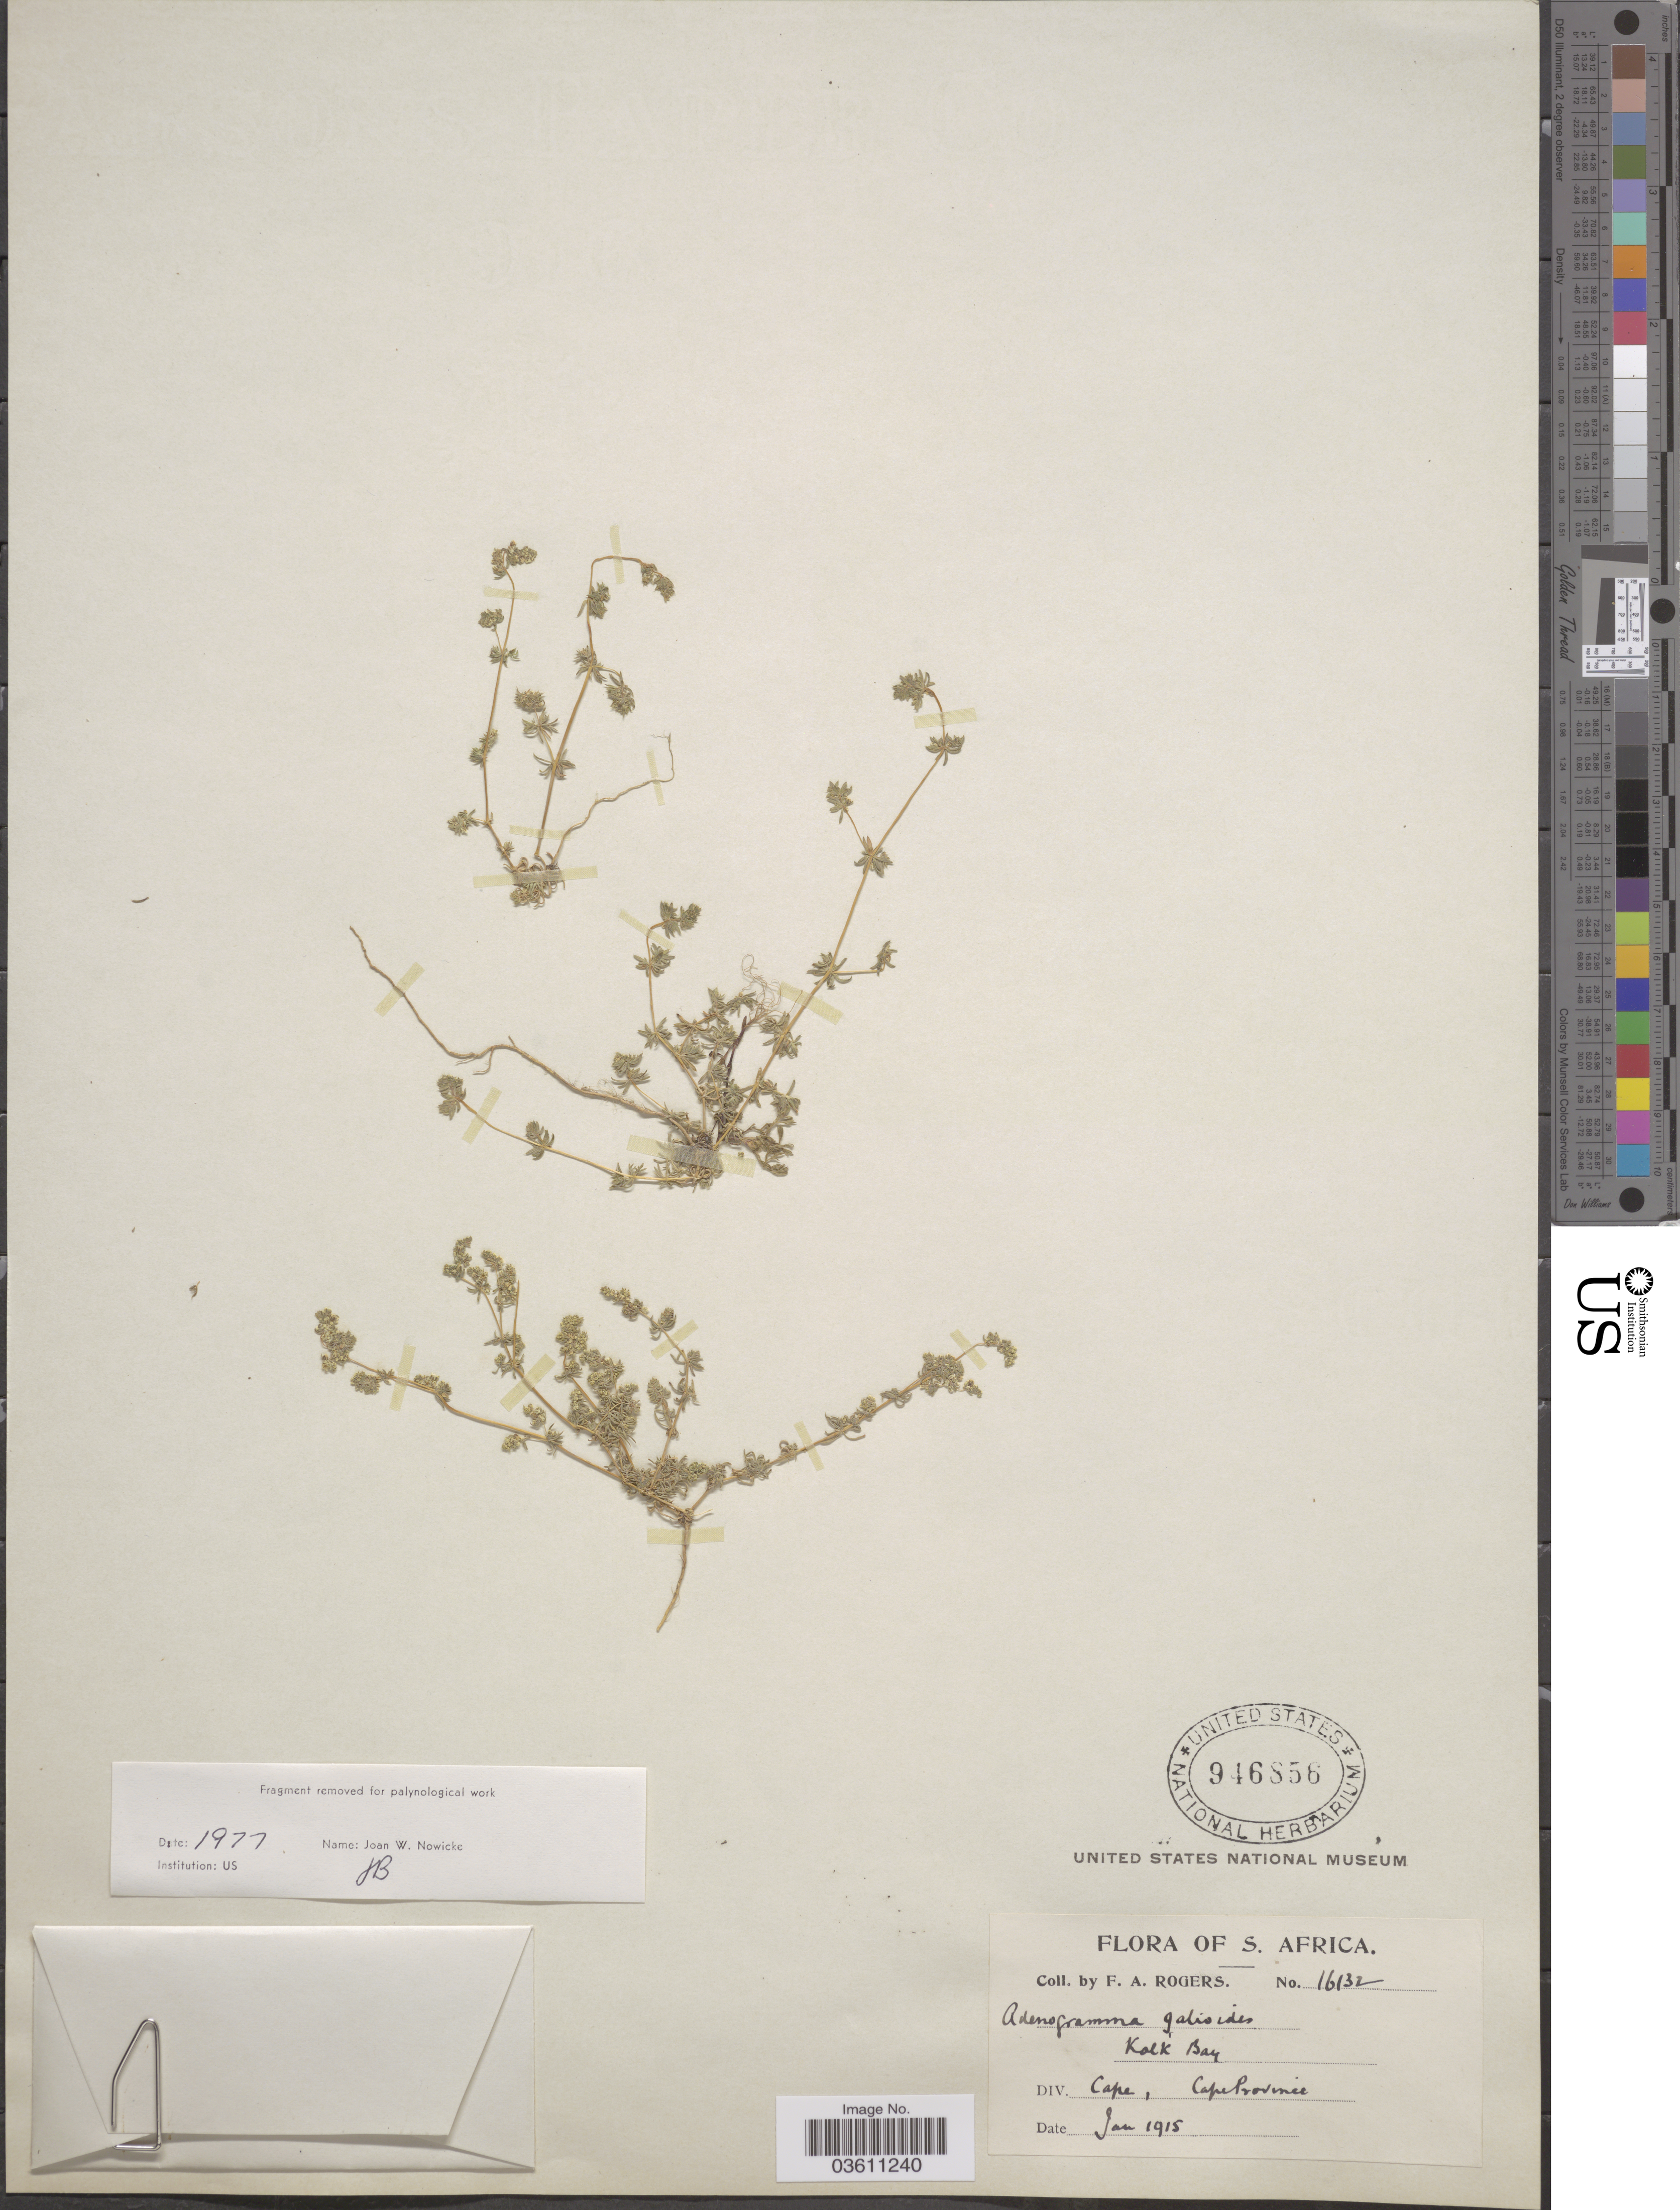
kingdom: Plantae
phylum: Tracheophyta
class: Magnoliopsida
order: Caryophyllales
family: Molluginaceae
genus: Adenogramma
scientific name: Adenogramma galioides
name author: Fenzl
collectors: F. A. Rogers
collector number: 16132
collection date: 1915-01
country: South Africa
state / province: Western Cape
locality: S. Africa, Div. Cape. Kolk Bay.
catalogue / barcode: US 946856